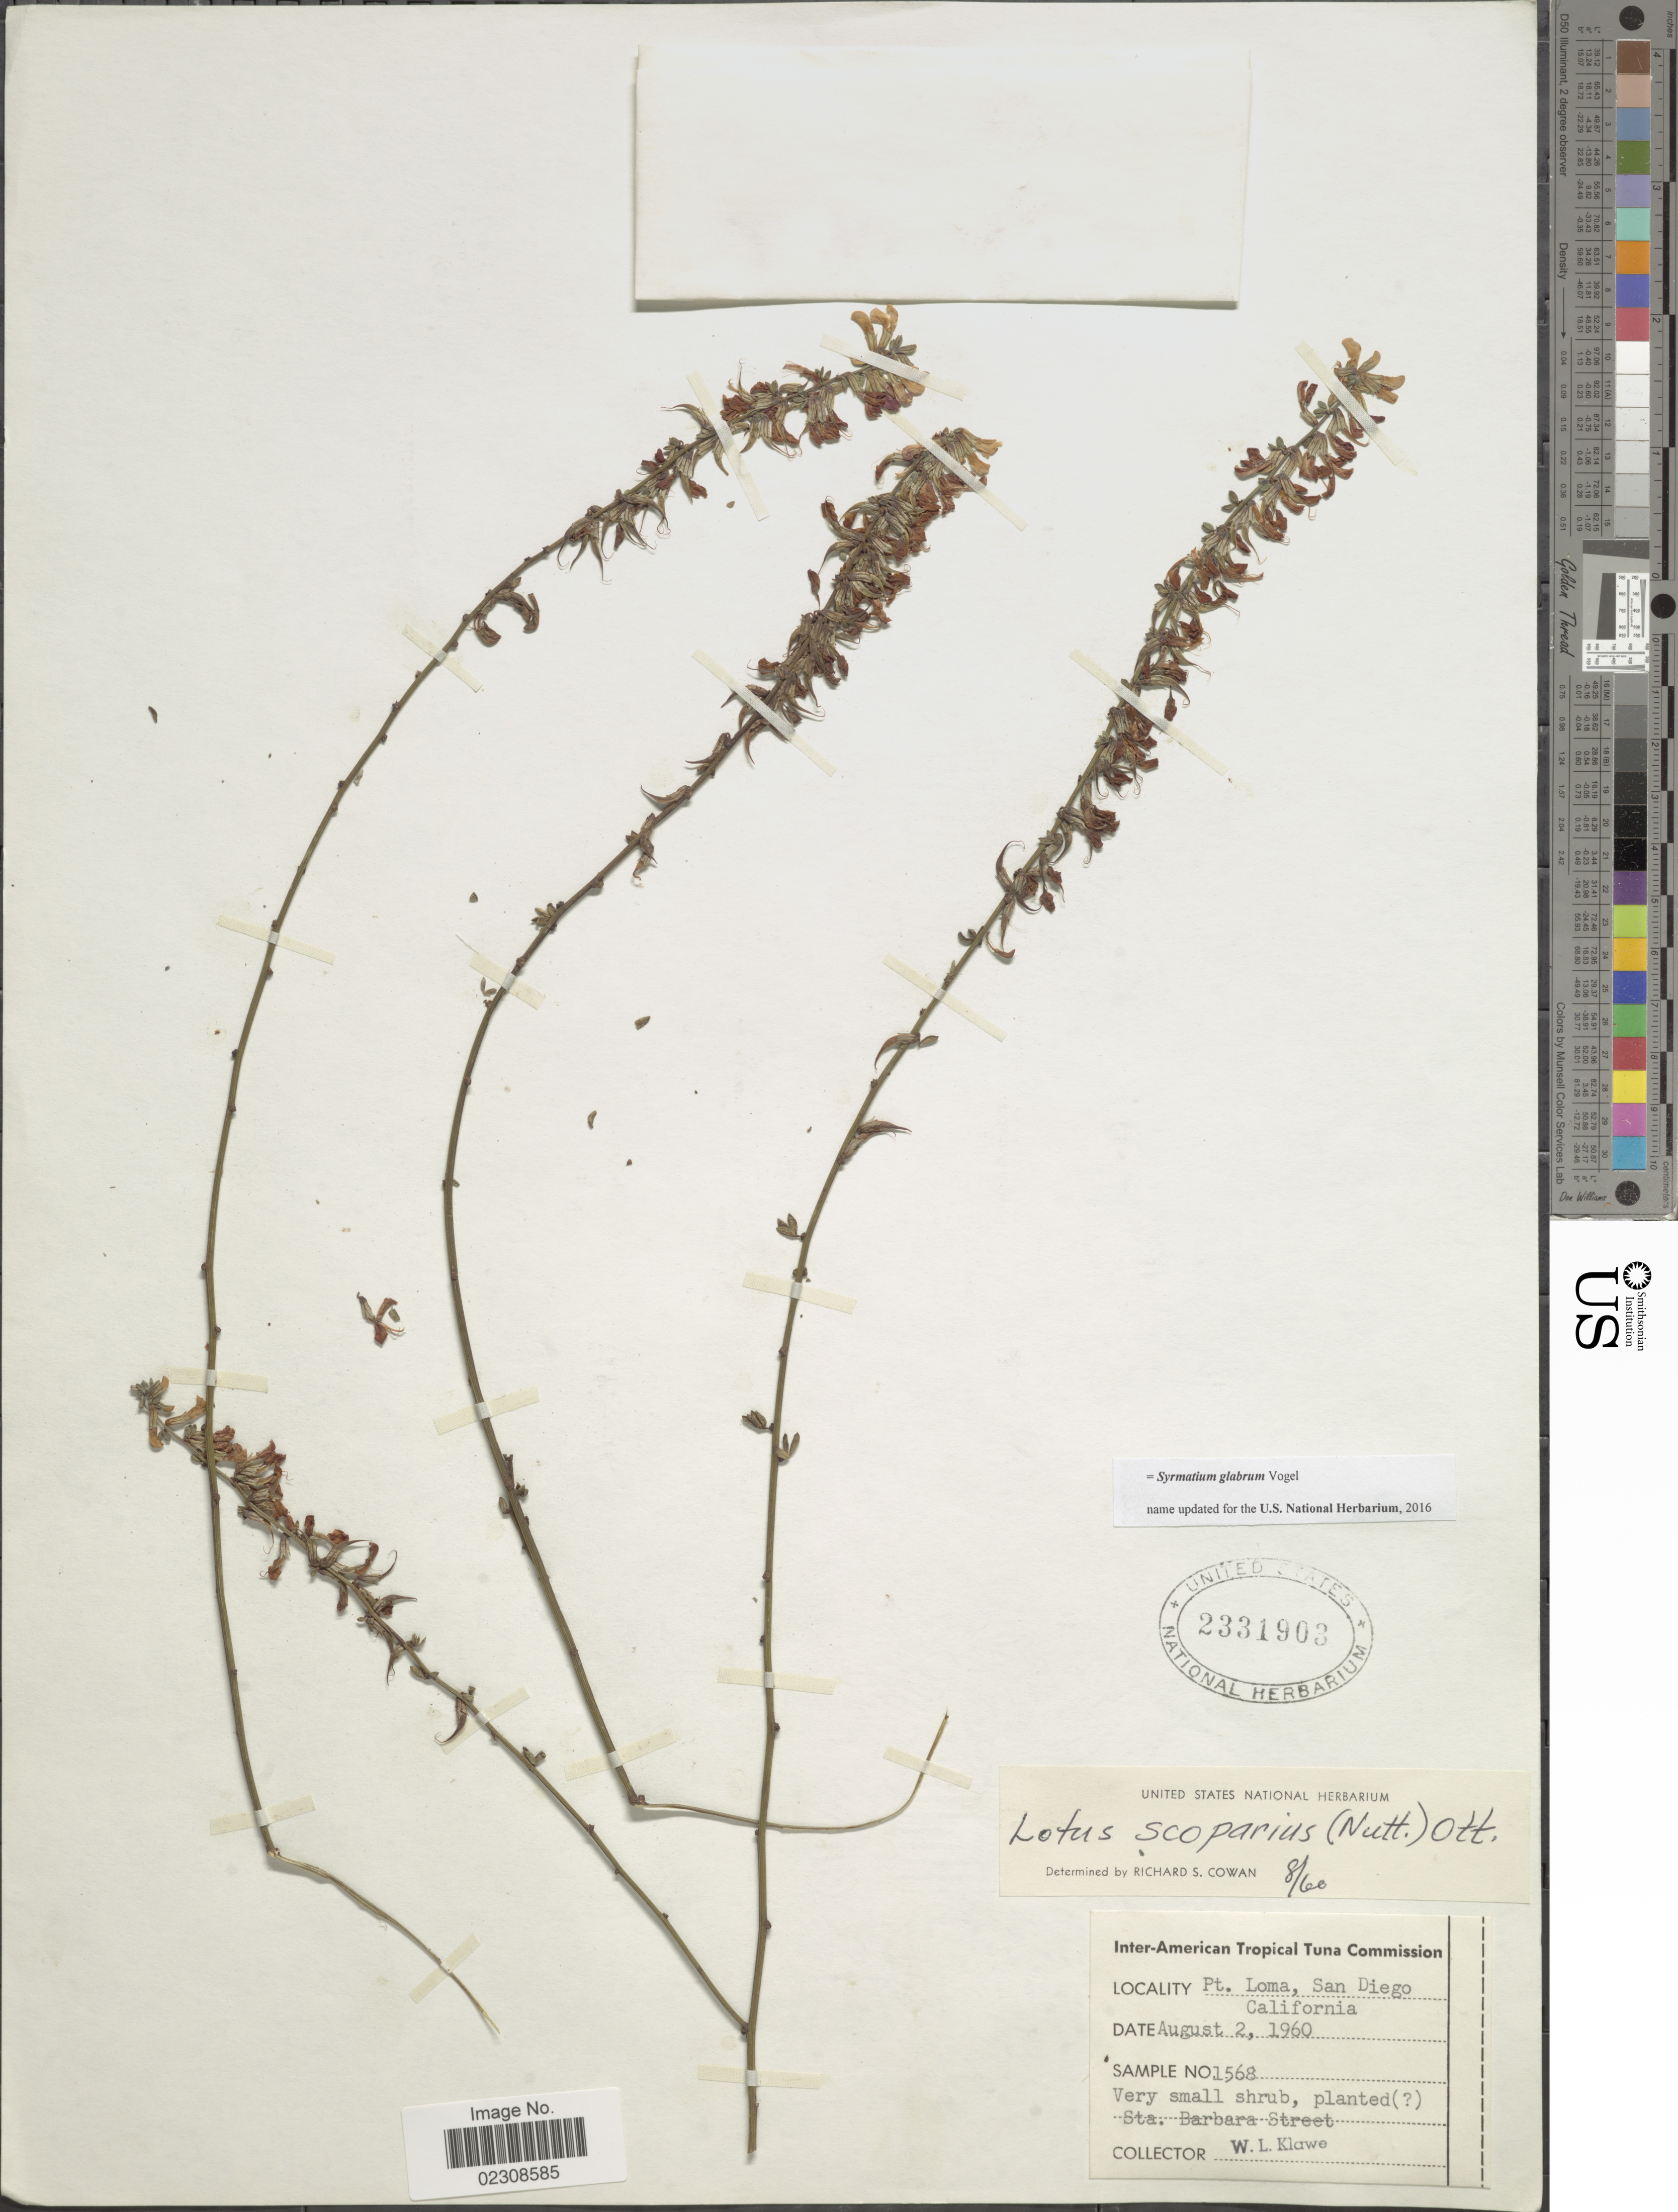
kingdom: Plantae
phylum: Tracheophyta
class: Magnoliopsida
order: Fabales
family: Fabaceae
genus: Syrmatium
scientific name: Syrmatium glabrum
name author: Vogel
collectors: W. Klawe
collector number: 1568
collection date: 1960-08-02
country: United States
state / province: California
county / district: San Diego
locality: Pt. Loma, San Diego.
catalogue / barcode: US 2331903